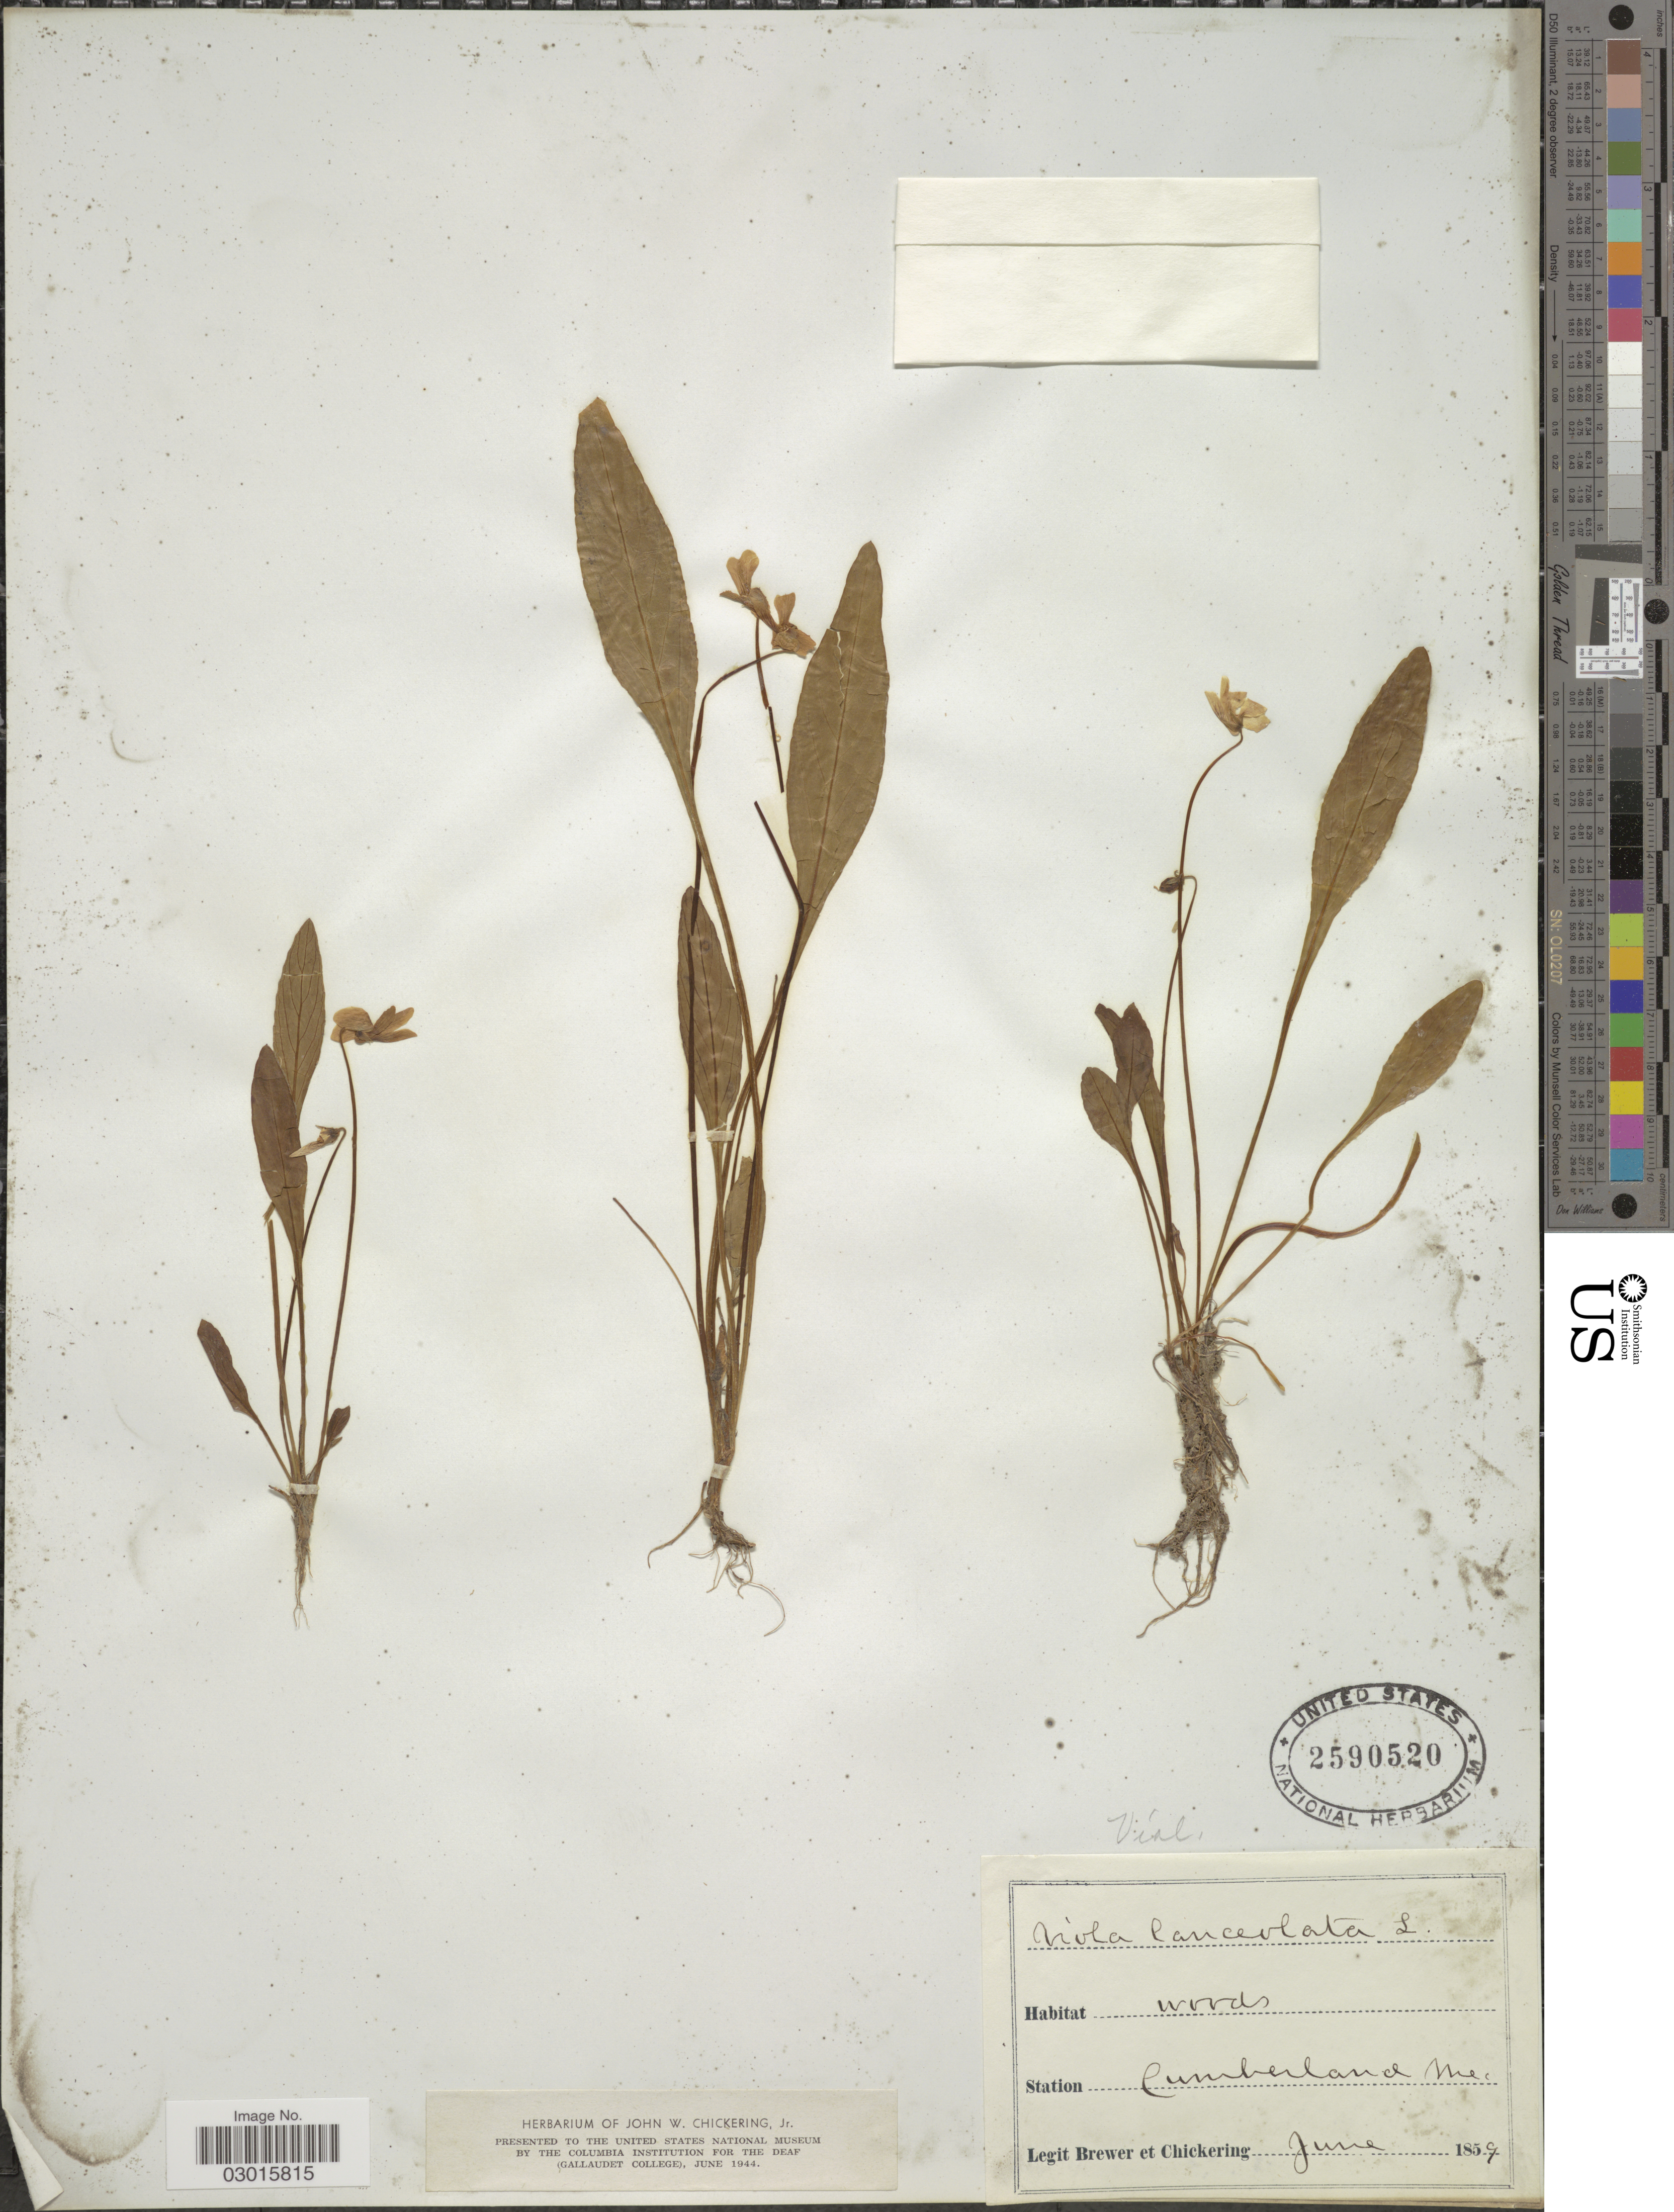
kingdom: Plantae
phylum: Tracheophyta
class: Magnoliopsida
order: Malpighiales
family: Violaceae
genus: Viola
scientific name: Viola lanceolata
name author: L.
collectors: -. Brewer & J. Chickering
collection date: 1859-06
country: United States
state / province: Maine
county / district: Cumberland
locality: Cumberland.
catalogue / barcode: US 2590520